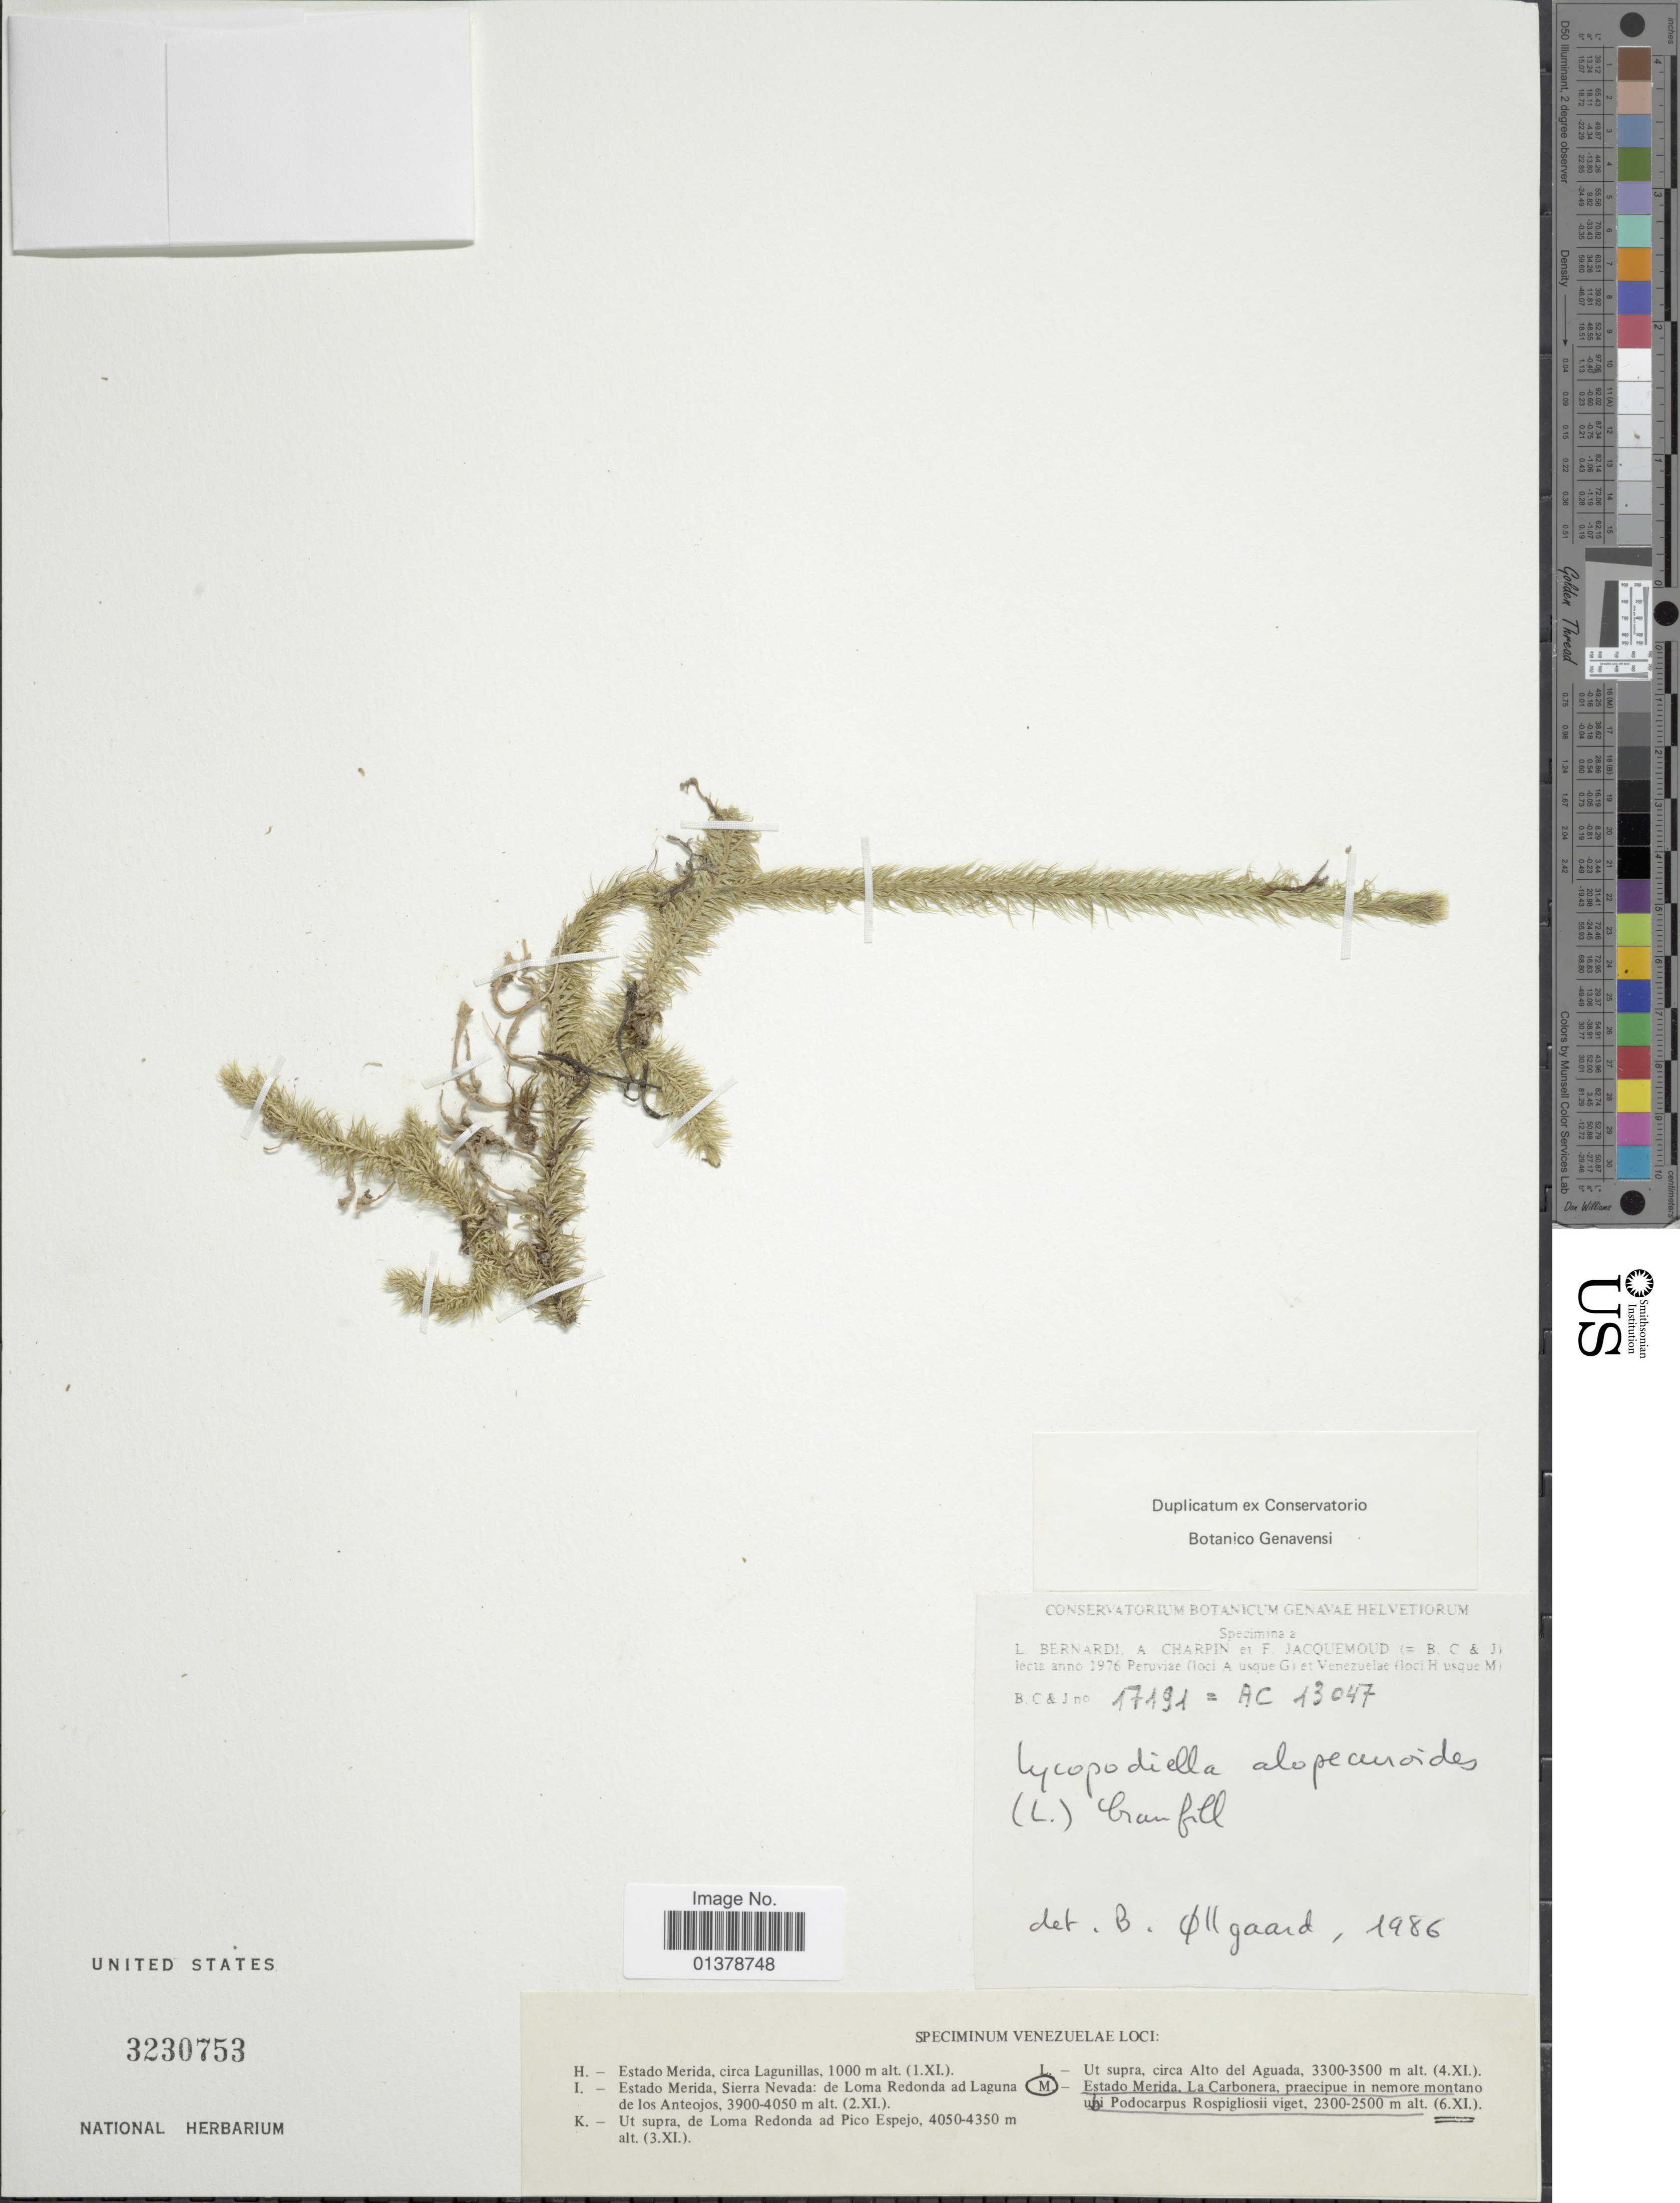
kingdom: Plantae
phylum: Tracheophyta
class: Lycopodiopsida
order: Lycopodiales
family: Lycopodiaceae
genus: Lycopodiella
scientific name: Lycopodiella alopecuroides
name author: (L.) Cranfill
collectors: L. Bernardi, A. Charpin & F. Jacquemoud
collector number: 17191=AC13047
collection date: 1976-11-06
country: Venezuela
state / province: Mérida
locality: La Carbonera, praecipue in nemore montano Podocarpus Rospigliosii viget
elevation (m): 2300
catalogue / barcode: US 3230753